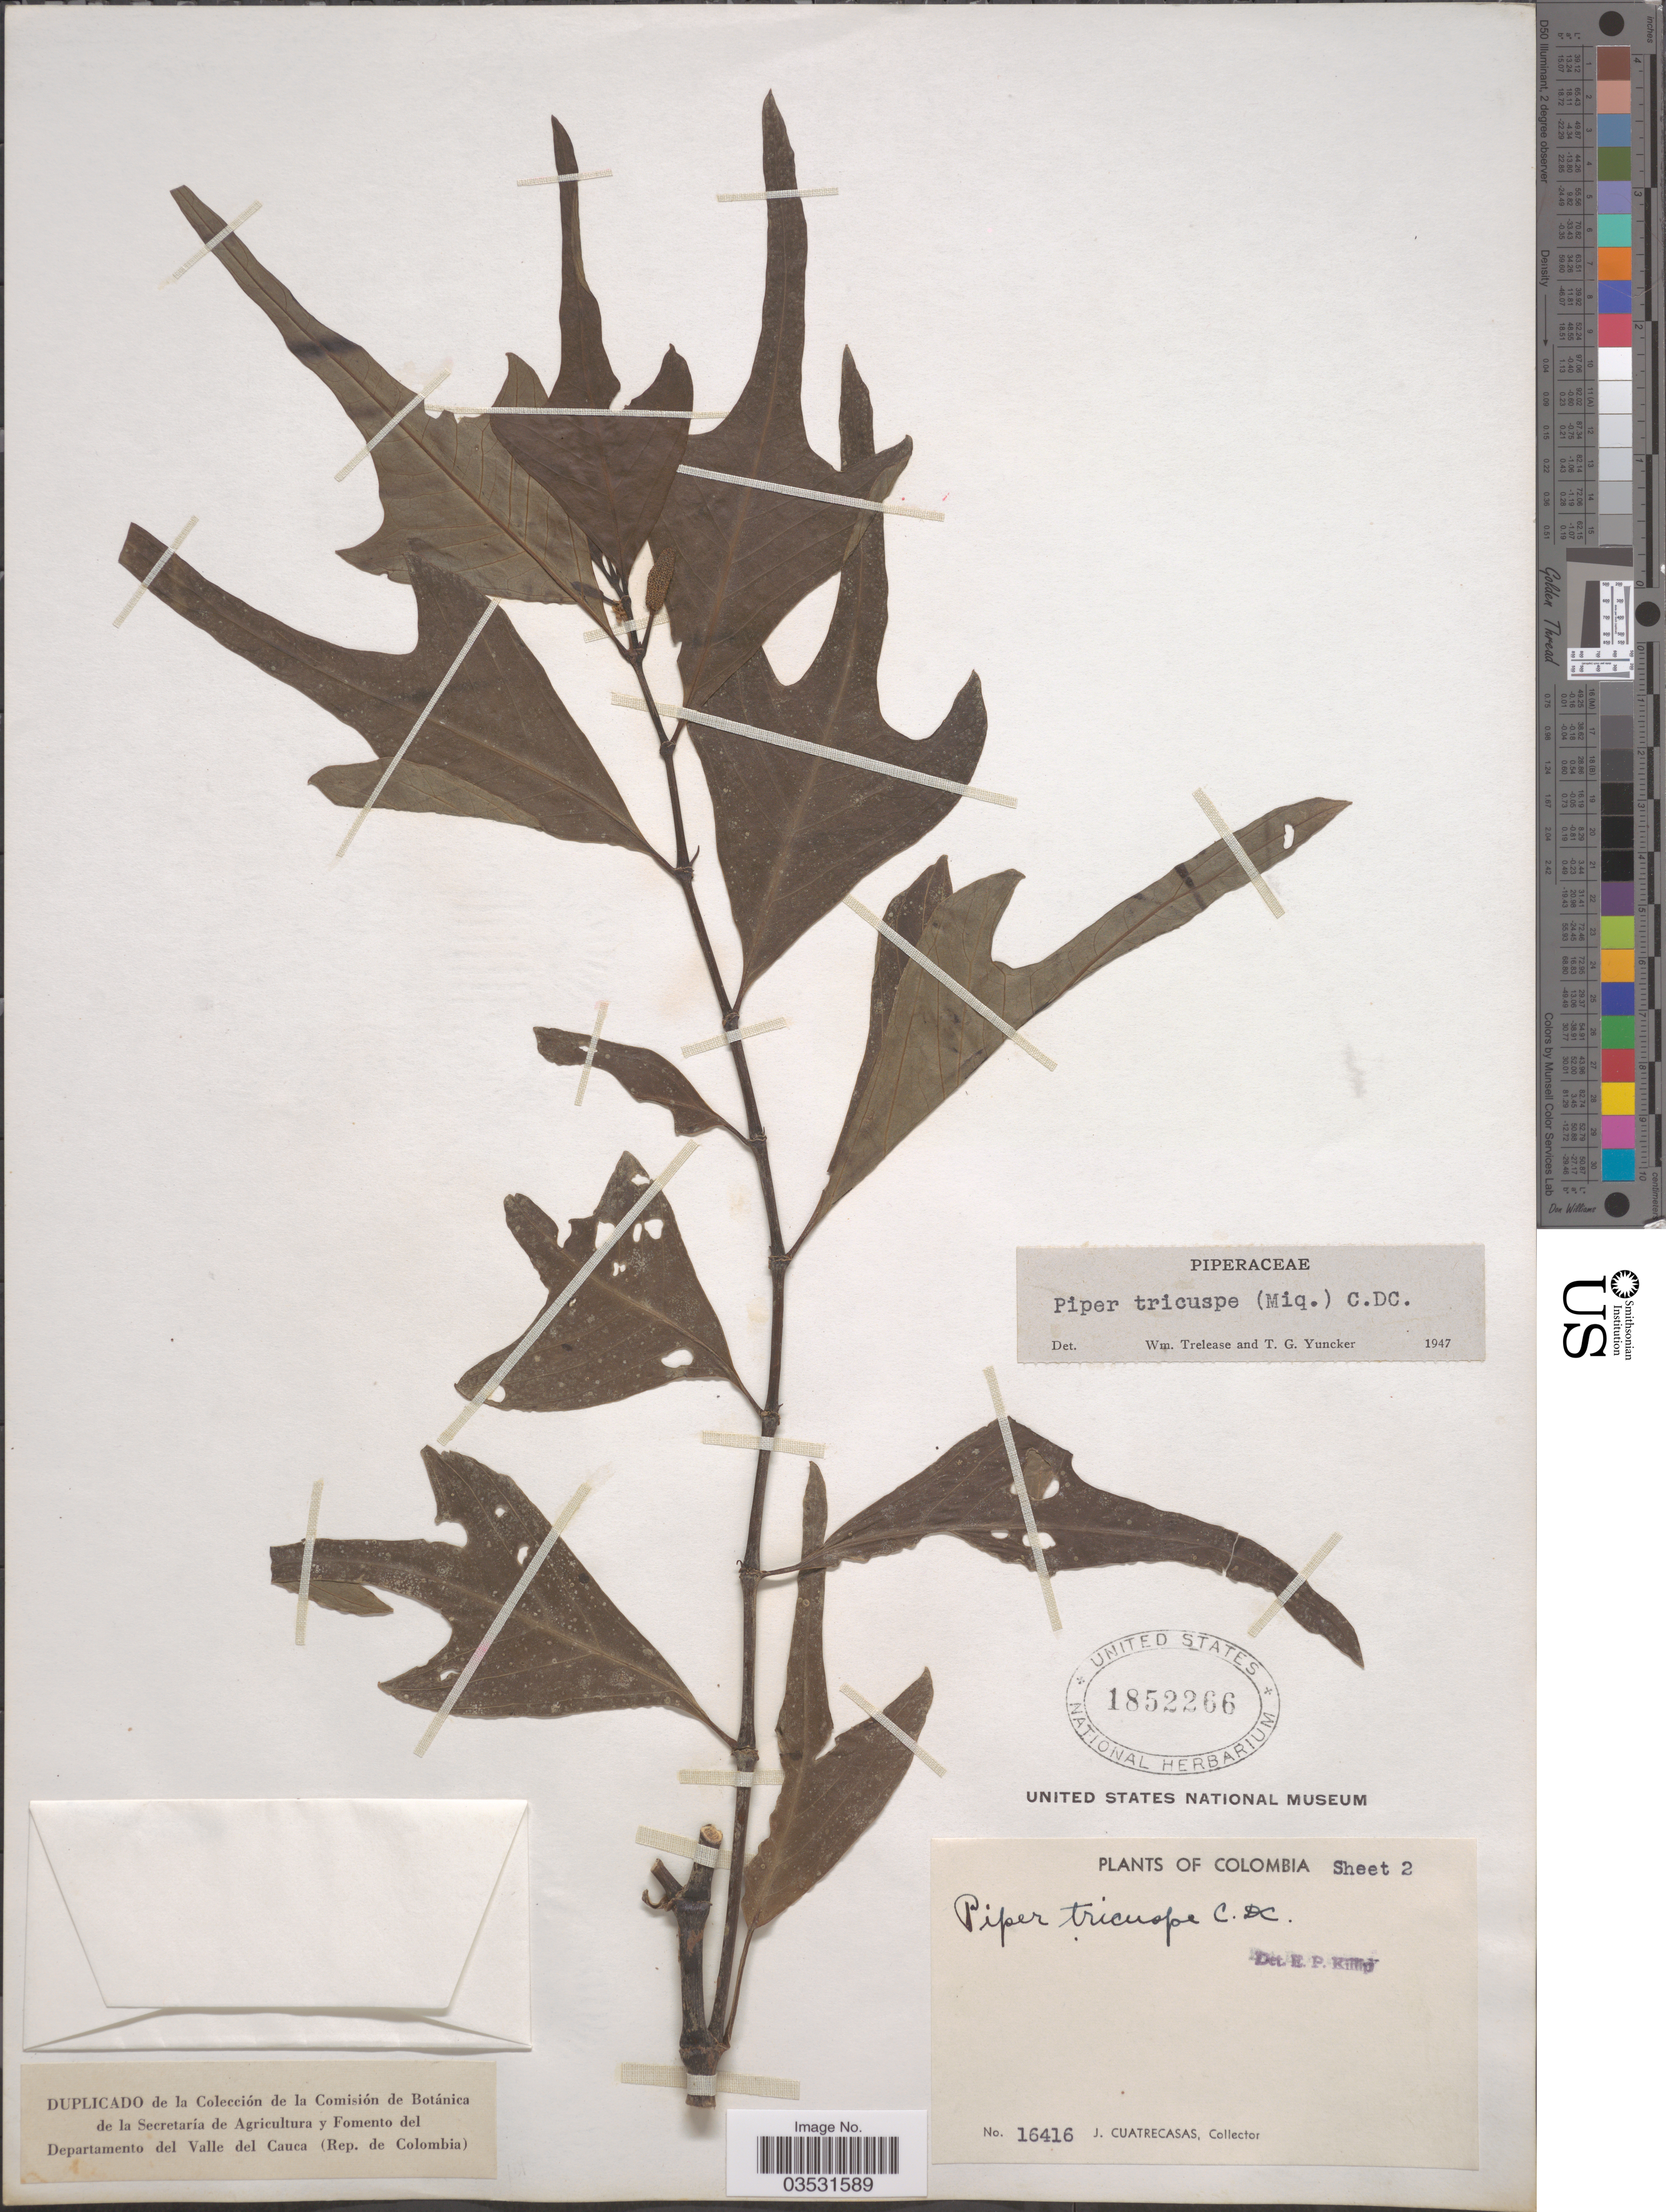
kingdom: Plantae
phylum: Tracheophyta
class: Magnoliopsida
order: Piperales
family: Piperaceae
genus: Piper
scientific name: Piper tricuspe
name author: C. DC.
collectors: J. Cuatrecasas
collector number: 16416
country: Colombia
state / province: Valle del Cauca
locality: Departamento del Valle del Cauca.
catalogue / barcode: US 1852266